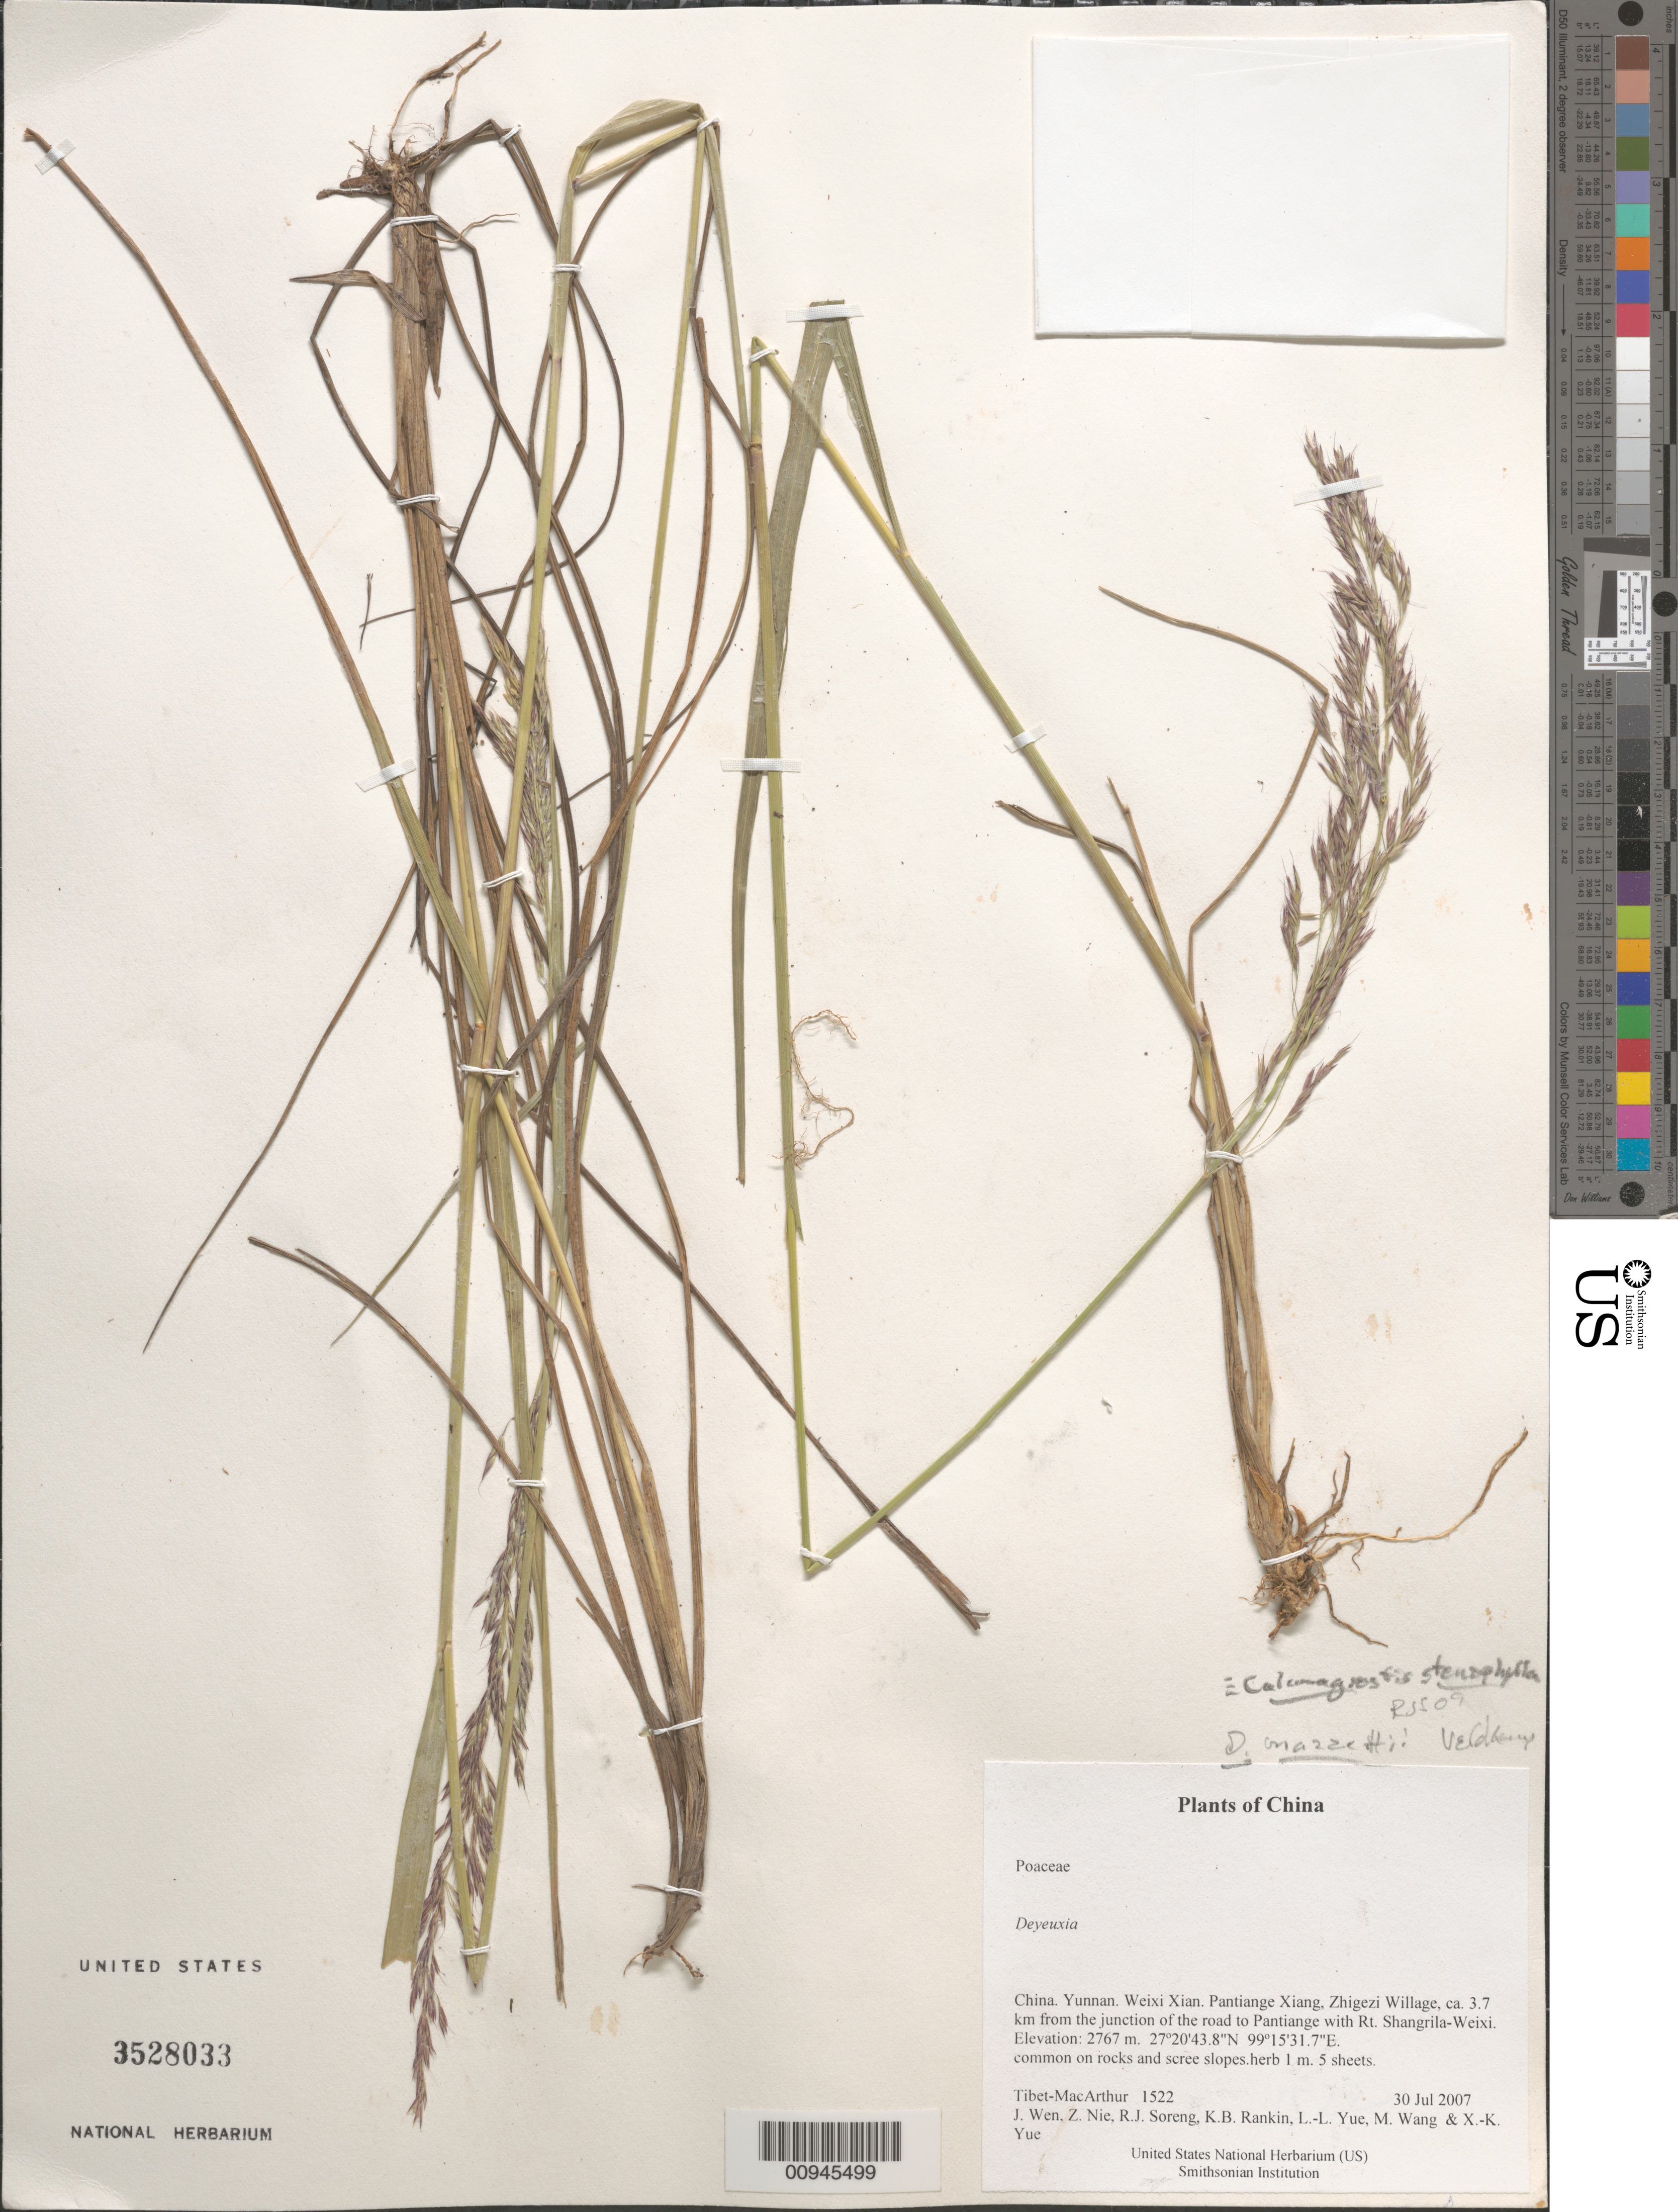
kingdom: Plantae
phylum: Tracheophyta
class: Liliopsida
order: Poales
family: Poaceae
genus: Deyeuxia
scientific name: Deyeuxia mazzettii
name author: Veldkamp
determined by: Soreng, Robert J., Research Associate (BOT), Smithsonian Institution - National Museum of Natural History (UNITED STATES)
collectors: Tibet-MacArthur, J. Wen, Z. Nie, R. J. Soreng, K. Rankin, L. Yue, M. Wang & X. Yue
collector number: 1522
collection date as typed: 30 Jul 2007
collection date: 2007-07-30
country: China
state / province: Yunnan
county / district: Weixi Xian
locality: Pantiange Xiang, Zhigezi Willage, ca. 3.7 km from the junction of the road to Pantiange with Rt. Shangrila-Weixi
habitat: common on rocks and scree slopes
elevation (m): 2767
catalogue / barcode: US 3528033